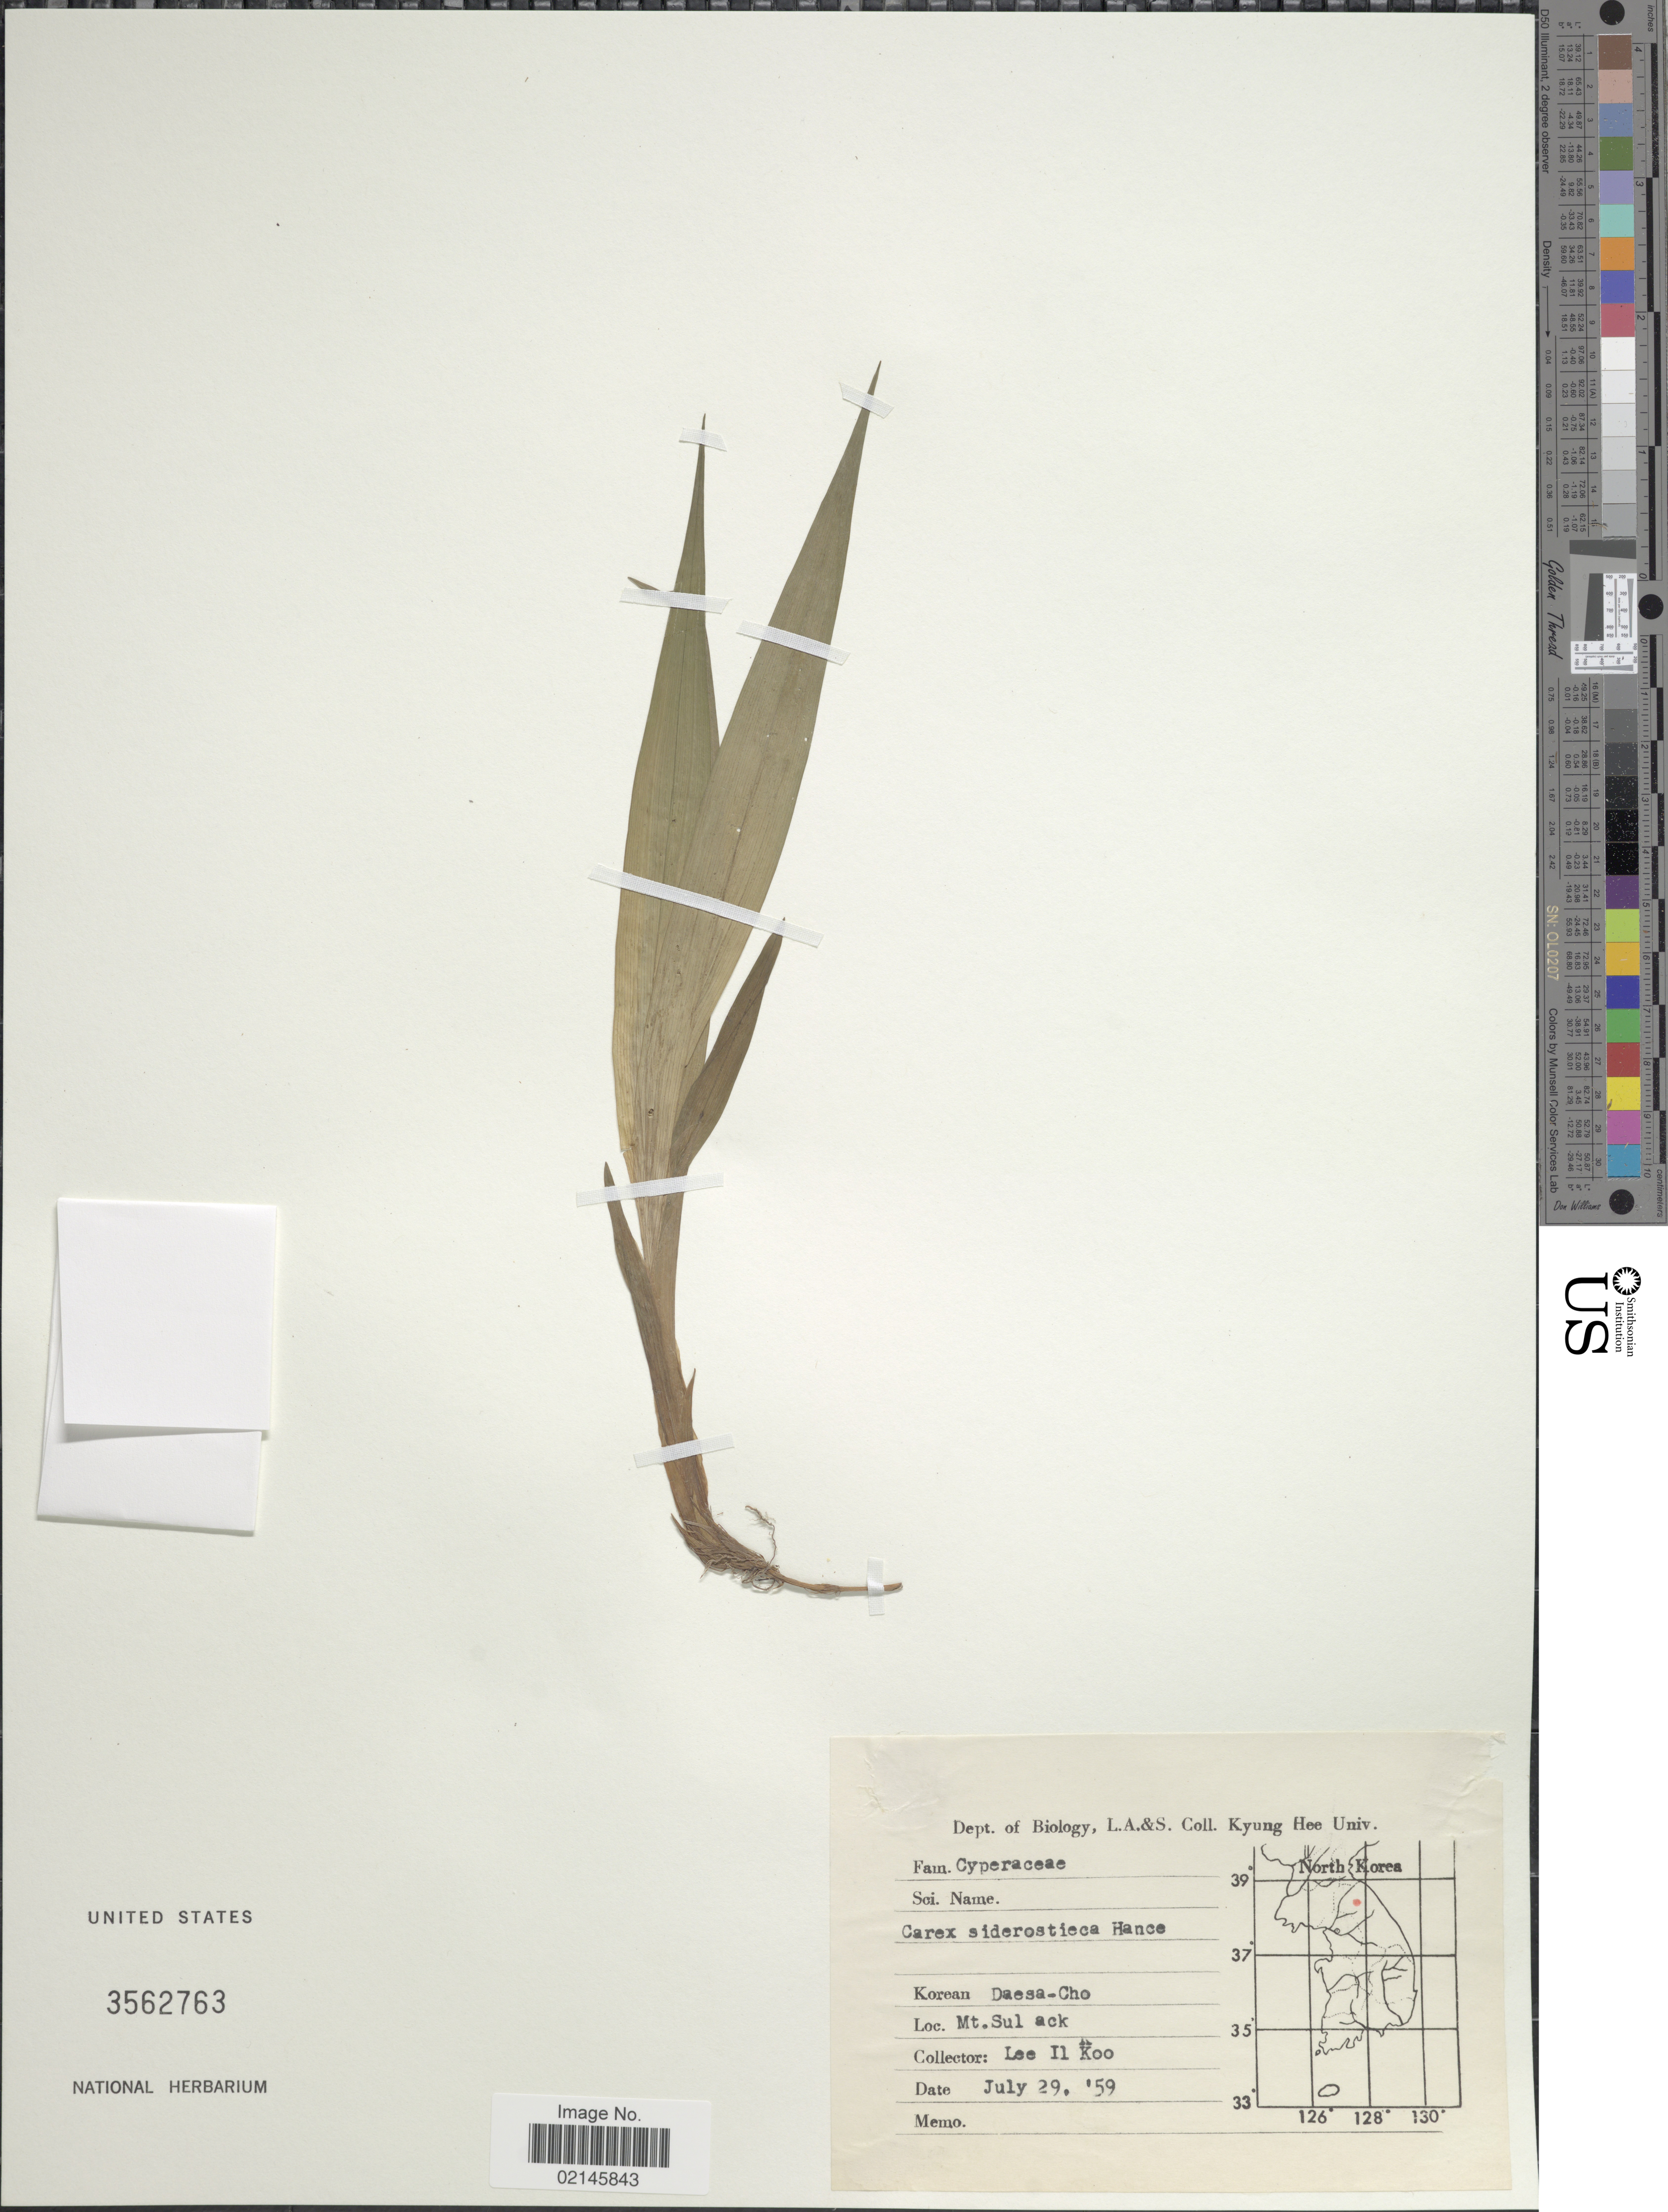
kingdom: Plantae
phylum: Tracheophyta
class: Liliopsida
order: Poales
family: Cyperaceae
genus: Carex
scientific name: Carex siderosticta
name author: Hance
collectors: Il-Ko Lee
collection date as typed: Transcribed d/m/y: 29/7/59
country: South Korea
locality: Mt. Sul ack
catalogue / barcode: US 3562763